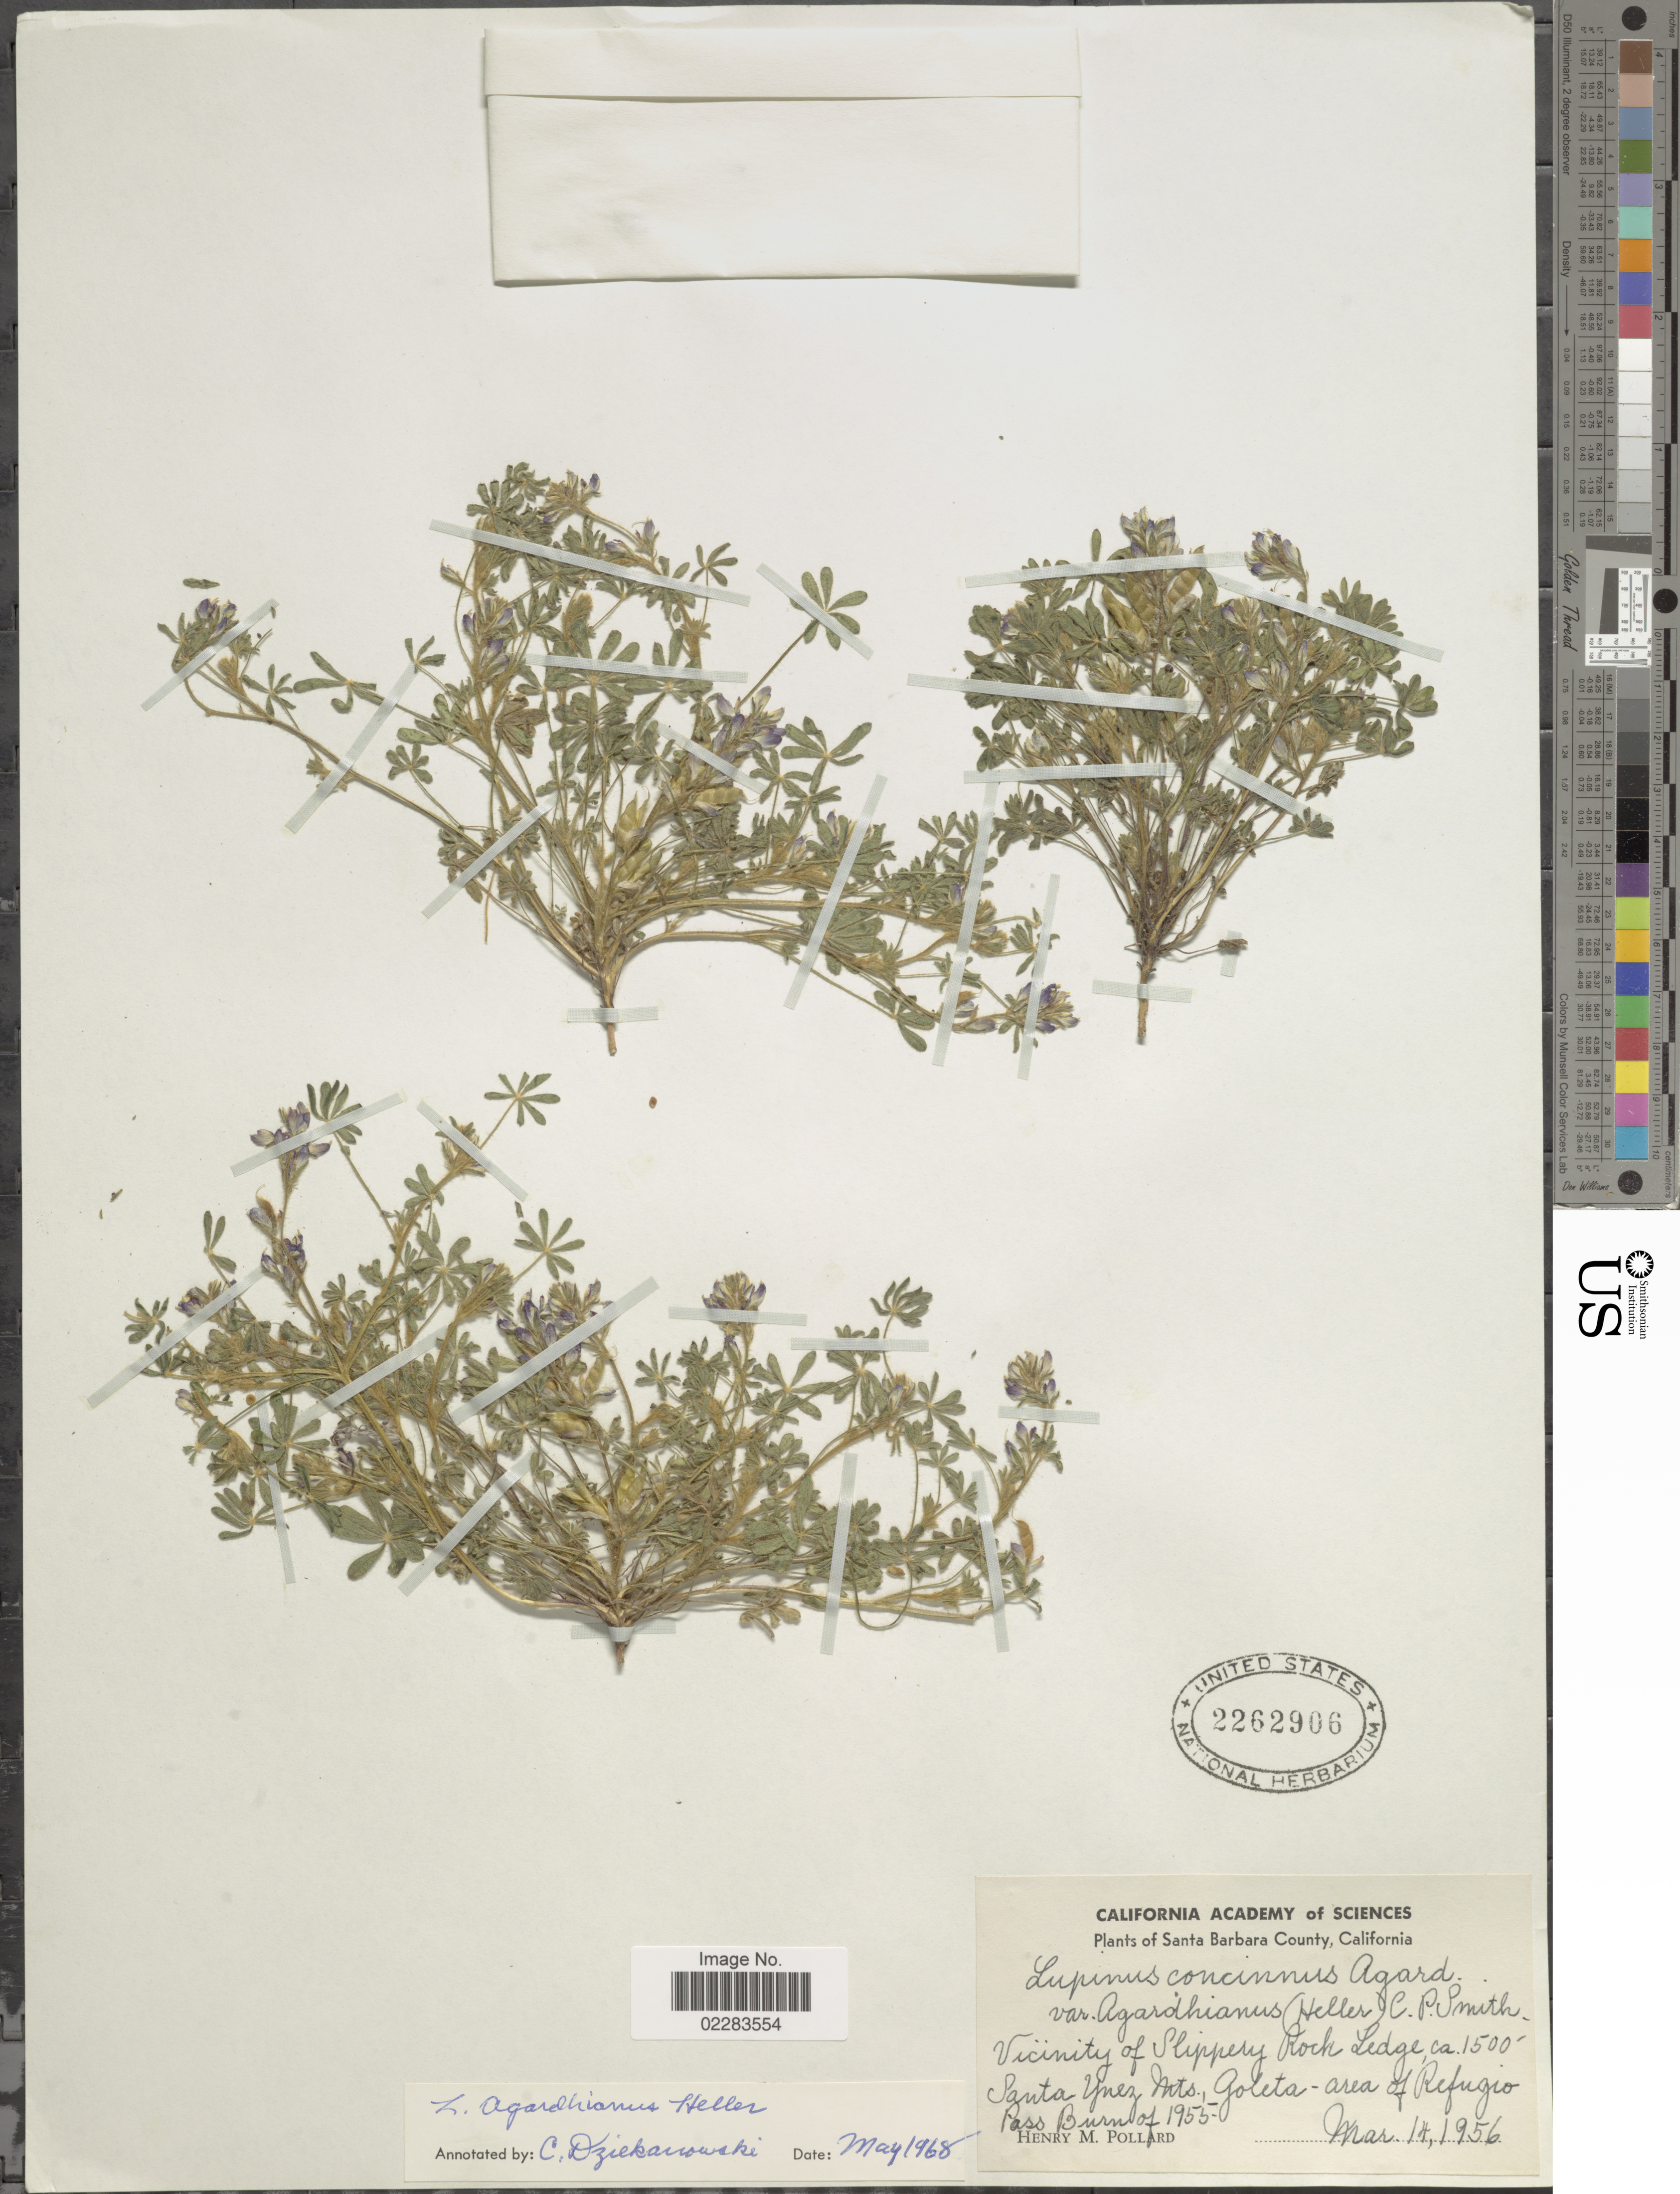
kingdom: Plantae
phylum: Tracheophyta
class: Magnoliopsida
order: Fabales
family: Fabaceae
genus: Lupinus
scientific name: Lupinus agardhianus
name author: A. Heller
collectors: H. M. Pollard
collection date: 1956-03-14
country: United States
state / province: California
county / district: Santa Barbara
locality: Santa Barbara County. Vicinity of Slippery Rock Ledge. Santa Ynez Mts., Goleta- area of Rrfugio Pass Burn of 1955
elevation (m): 457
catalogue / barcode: US 2262906